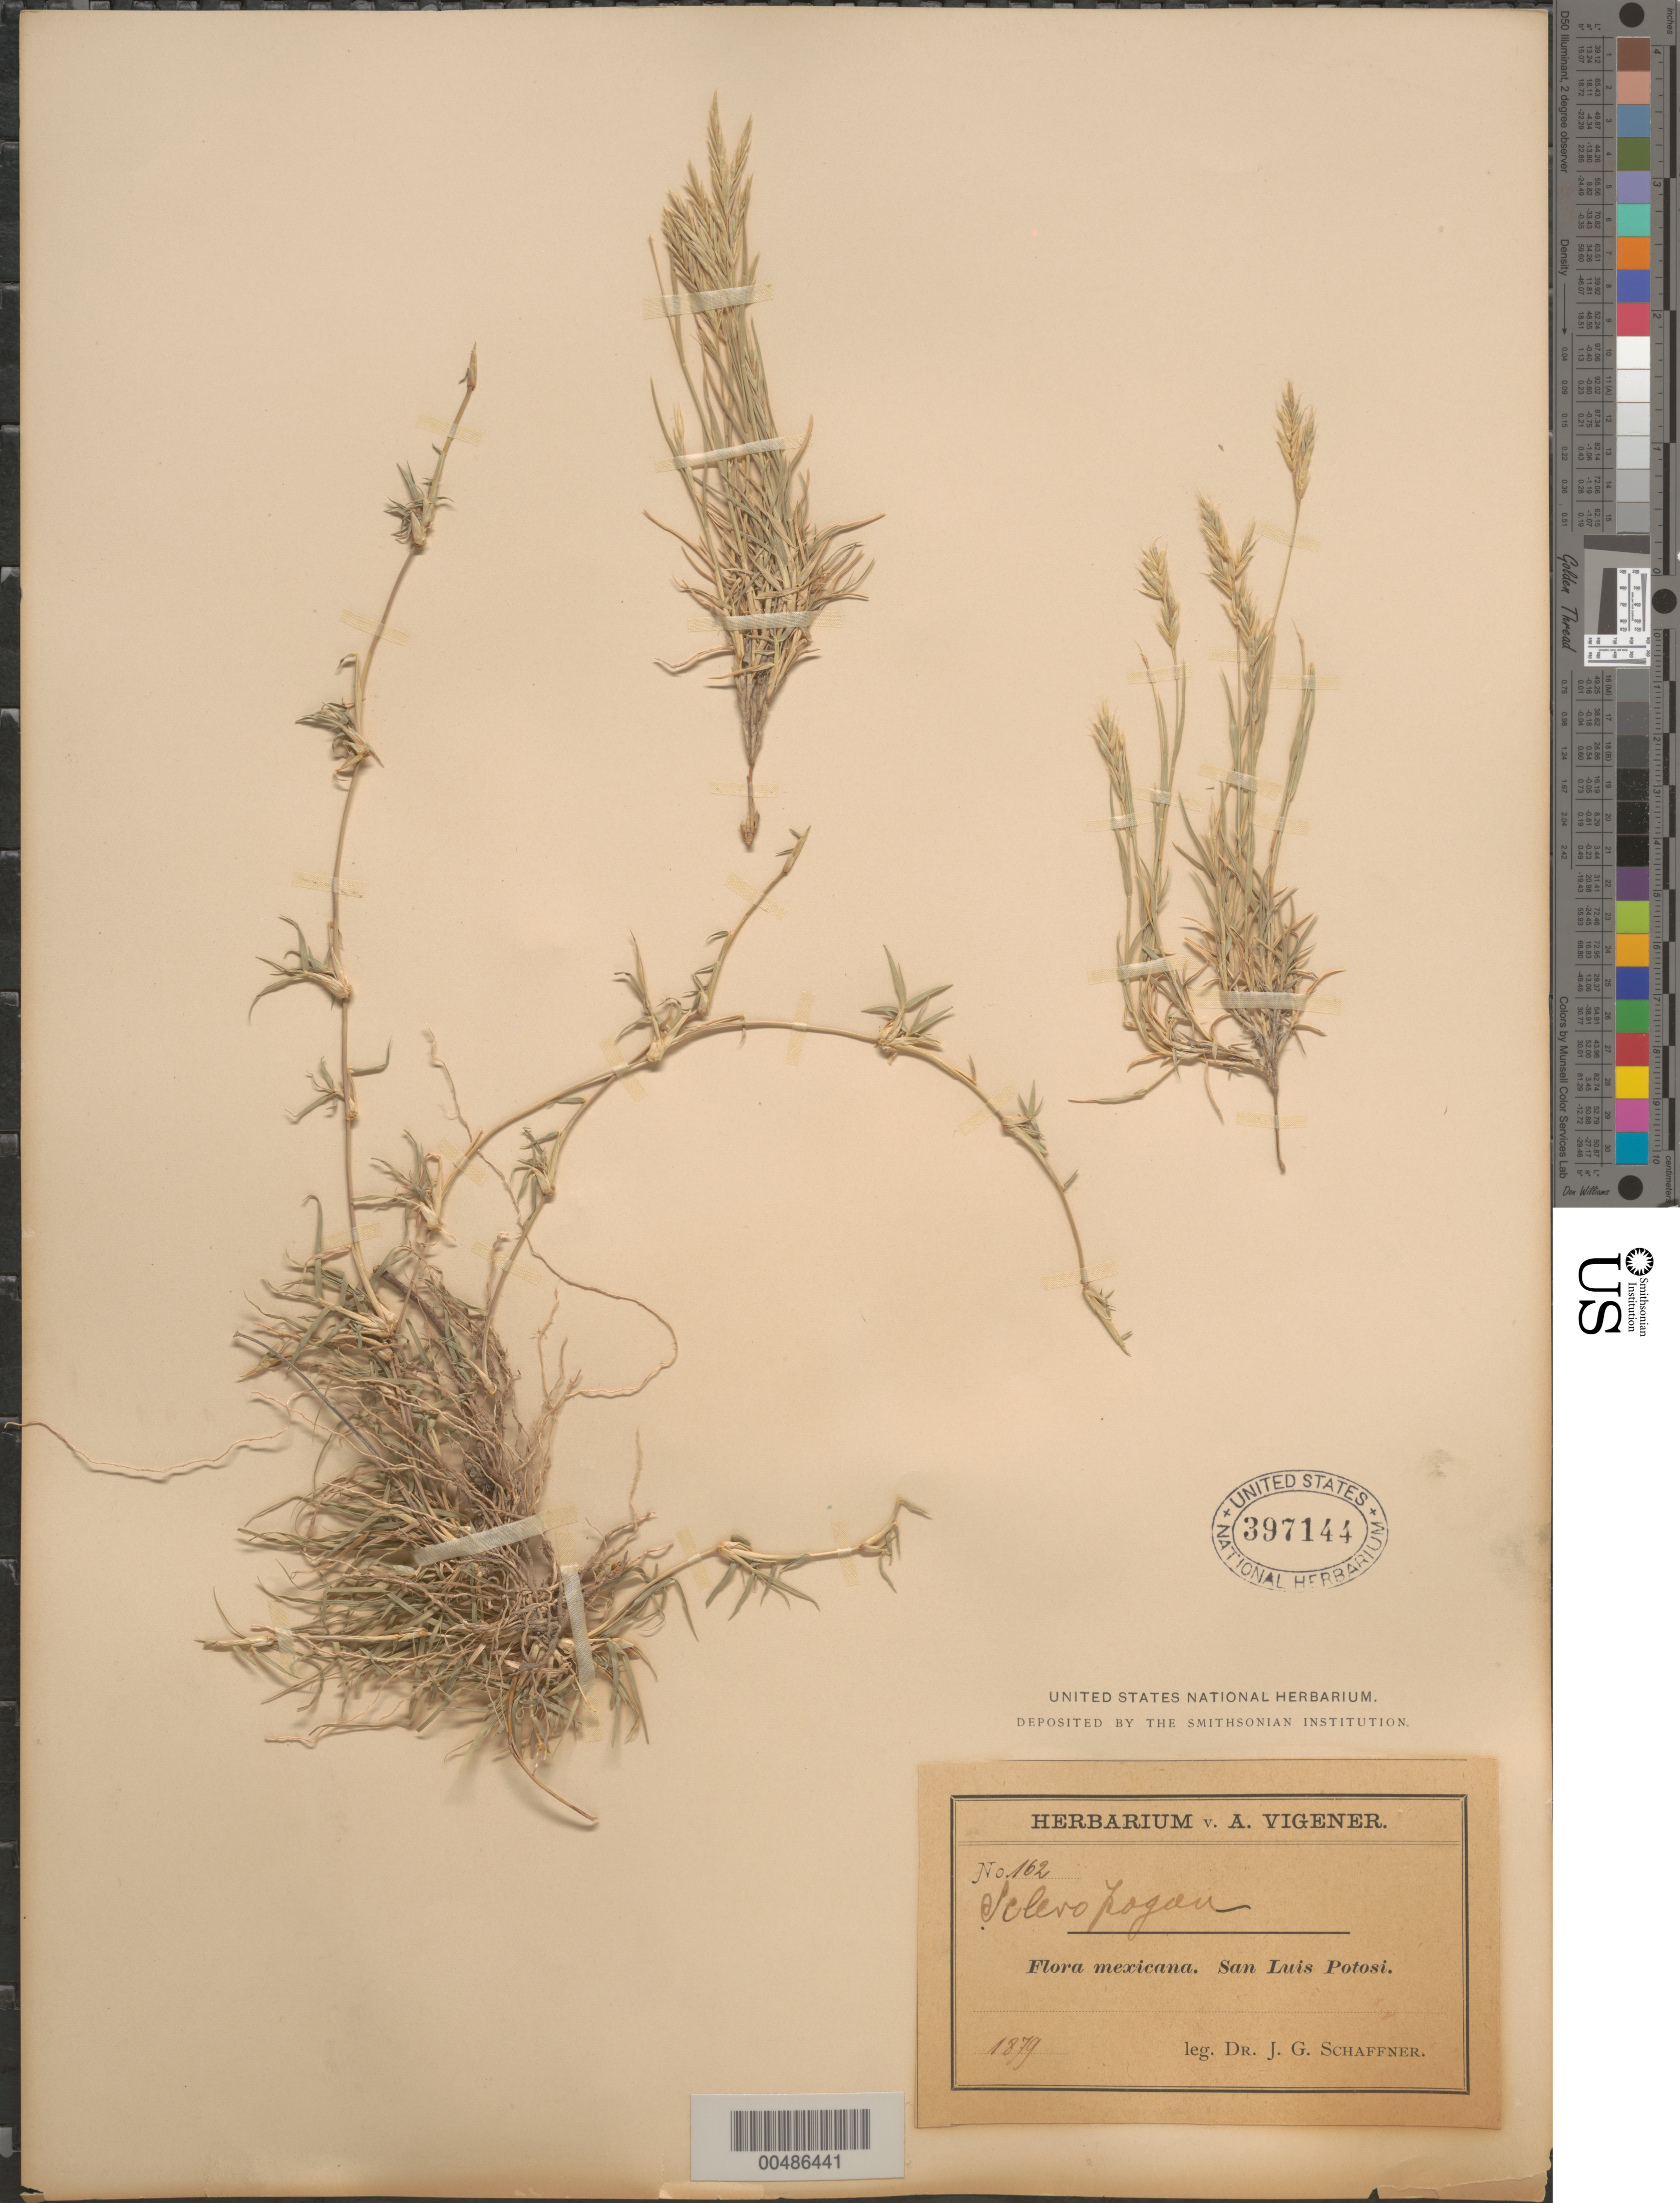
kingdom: Plantae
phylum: Tracheophyta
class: Liliopsida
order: Poales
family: Poaceae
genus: Scleropogon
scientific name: Scleropogon brevifolius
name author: Phil.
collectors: J. G. Schaffner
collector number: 162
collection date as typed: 1879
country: Mexico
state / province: San Luis Potosi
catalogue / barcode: US 397144